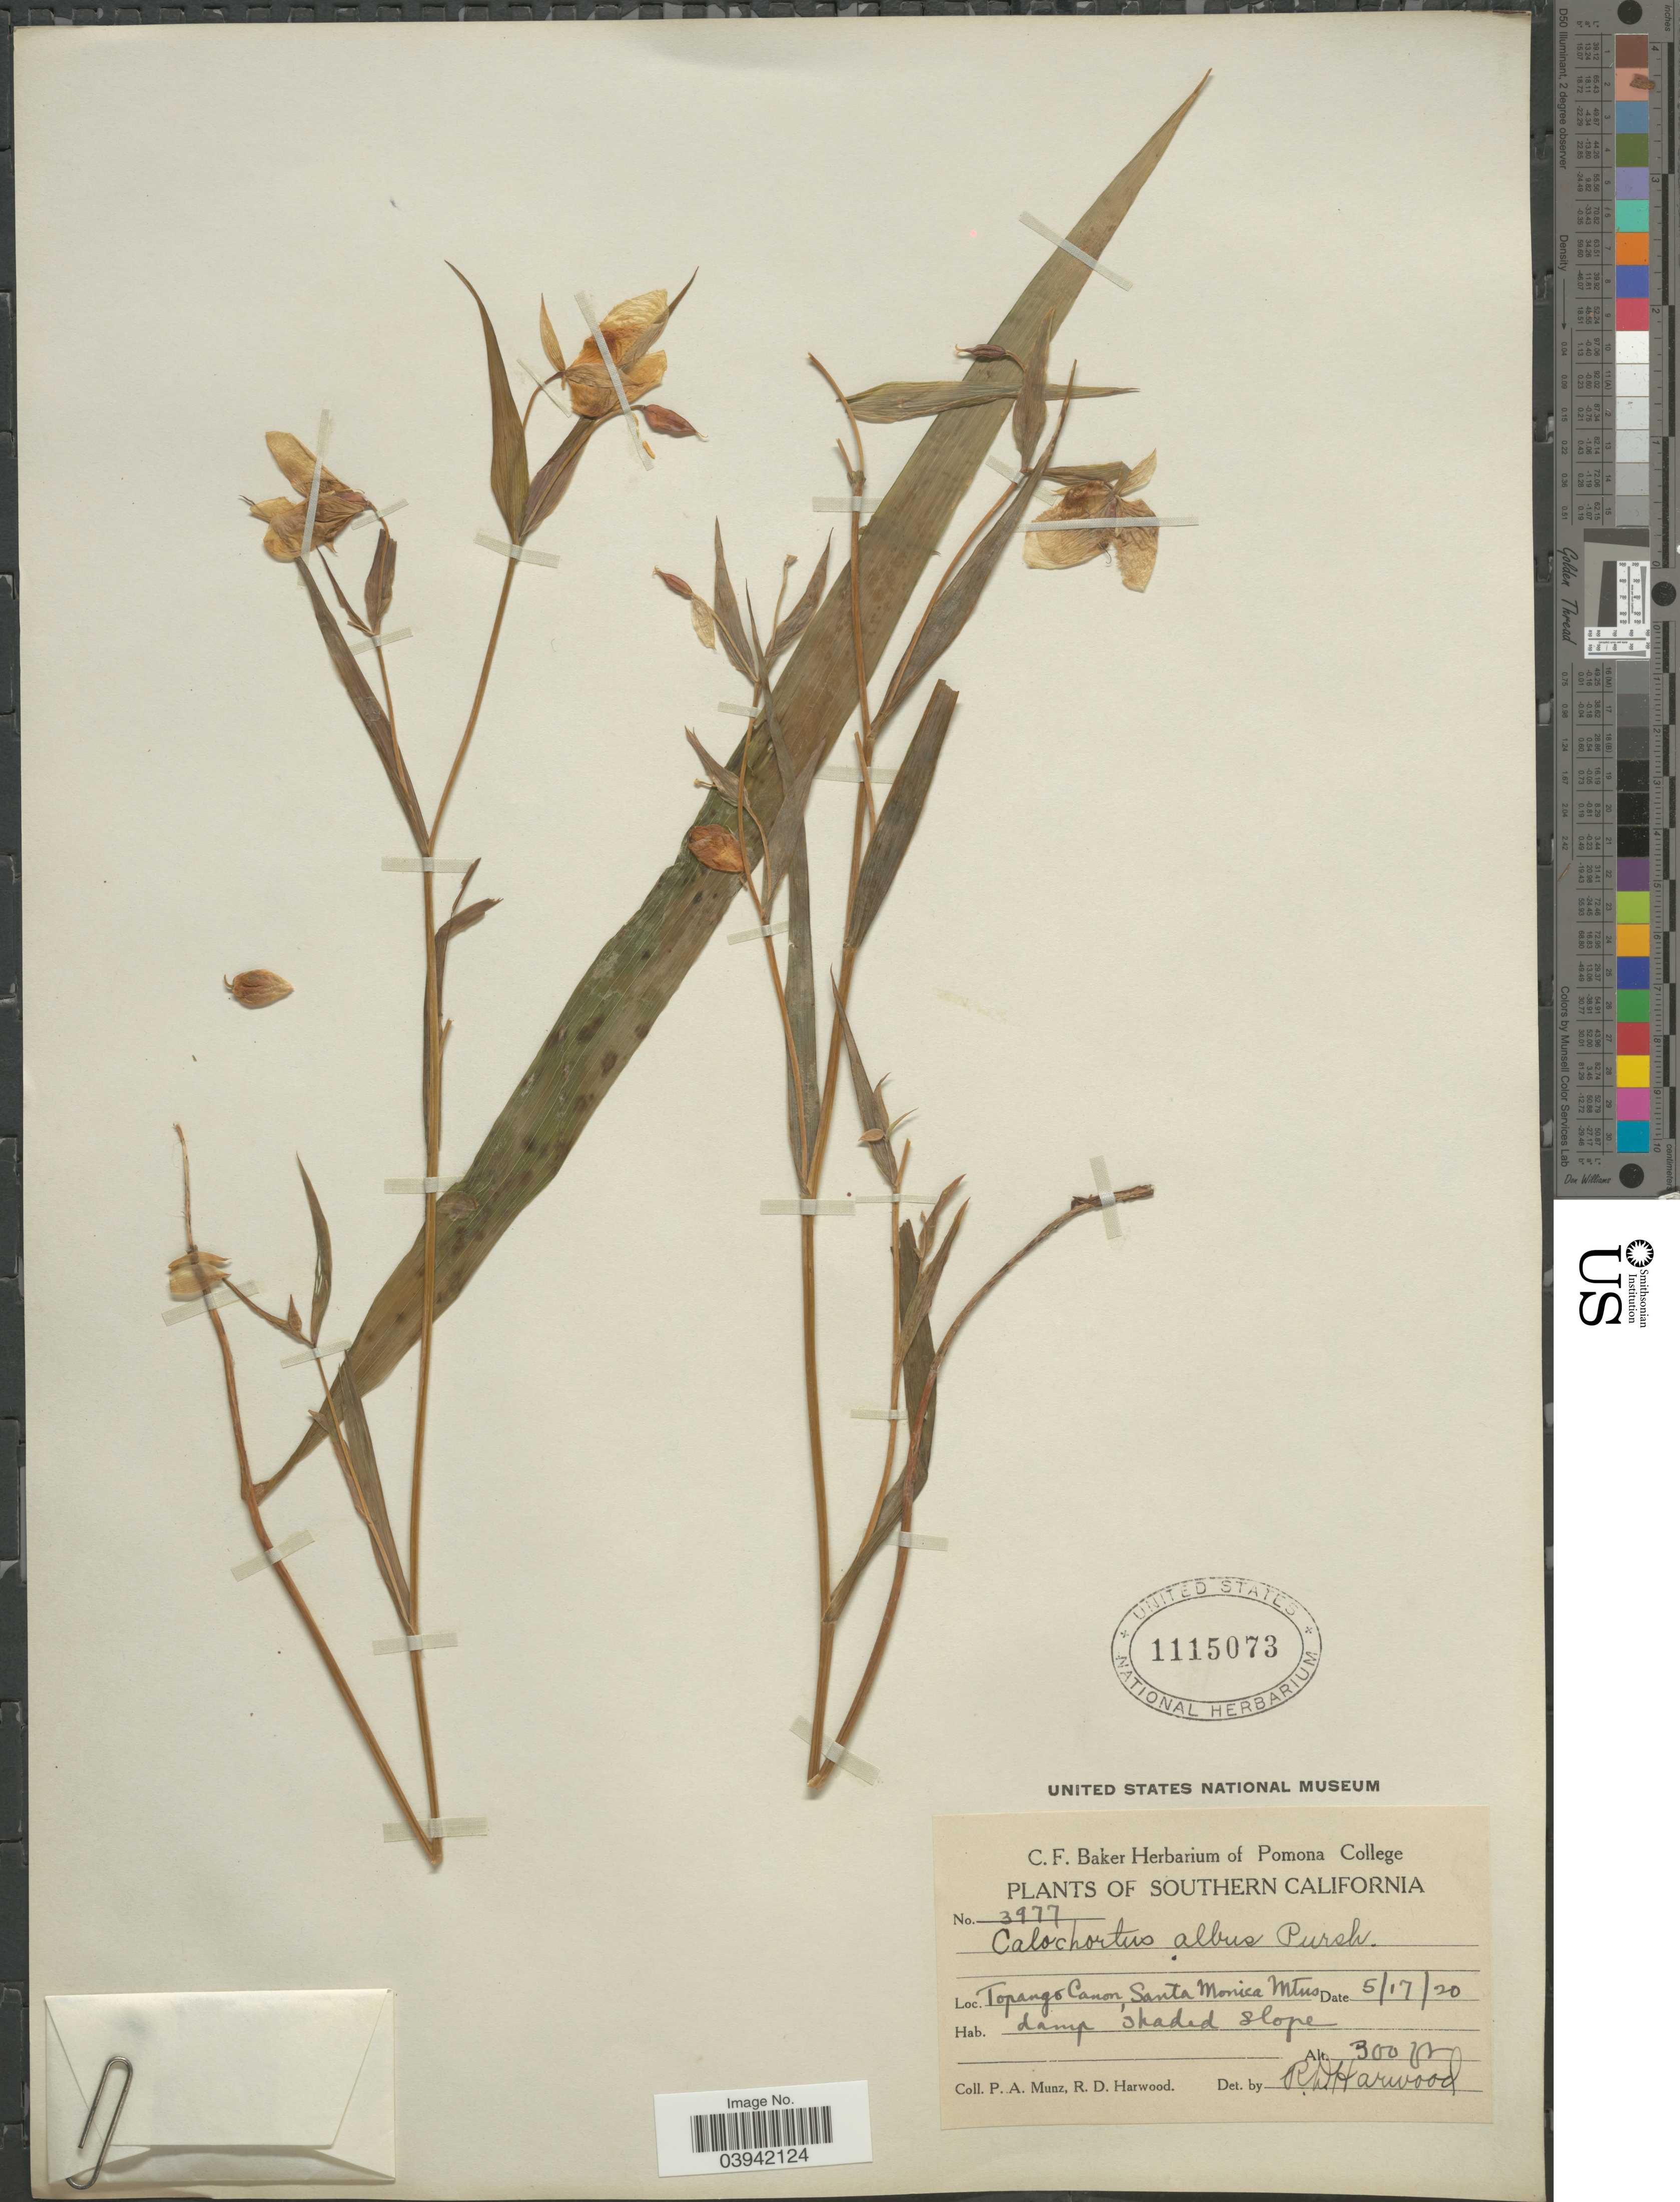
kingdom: Plantae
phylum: Tracheophyta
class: Liliopsida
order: Liliales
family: Liliaceae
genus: Calochortus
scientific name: Calochortus albus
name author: (Benth.) Douglas ex Benth.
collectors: P. A. Munz & R. Harwood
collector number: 3977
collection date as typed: Transcribed d/m/y: 17/5/20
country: United States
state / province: California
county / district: Los Angeles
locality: Southern California. Topango Canon, Santa Monica Mtns.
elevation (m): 91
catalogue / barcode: US 1115073